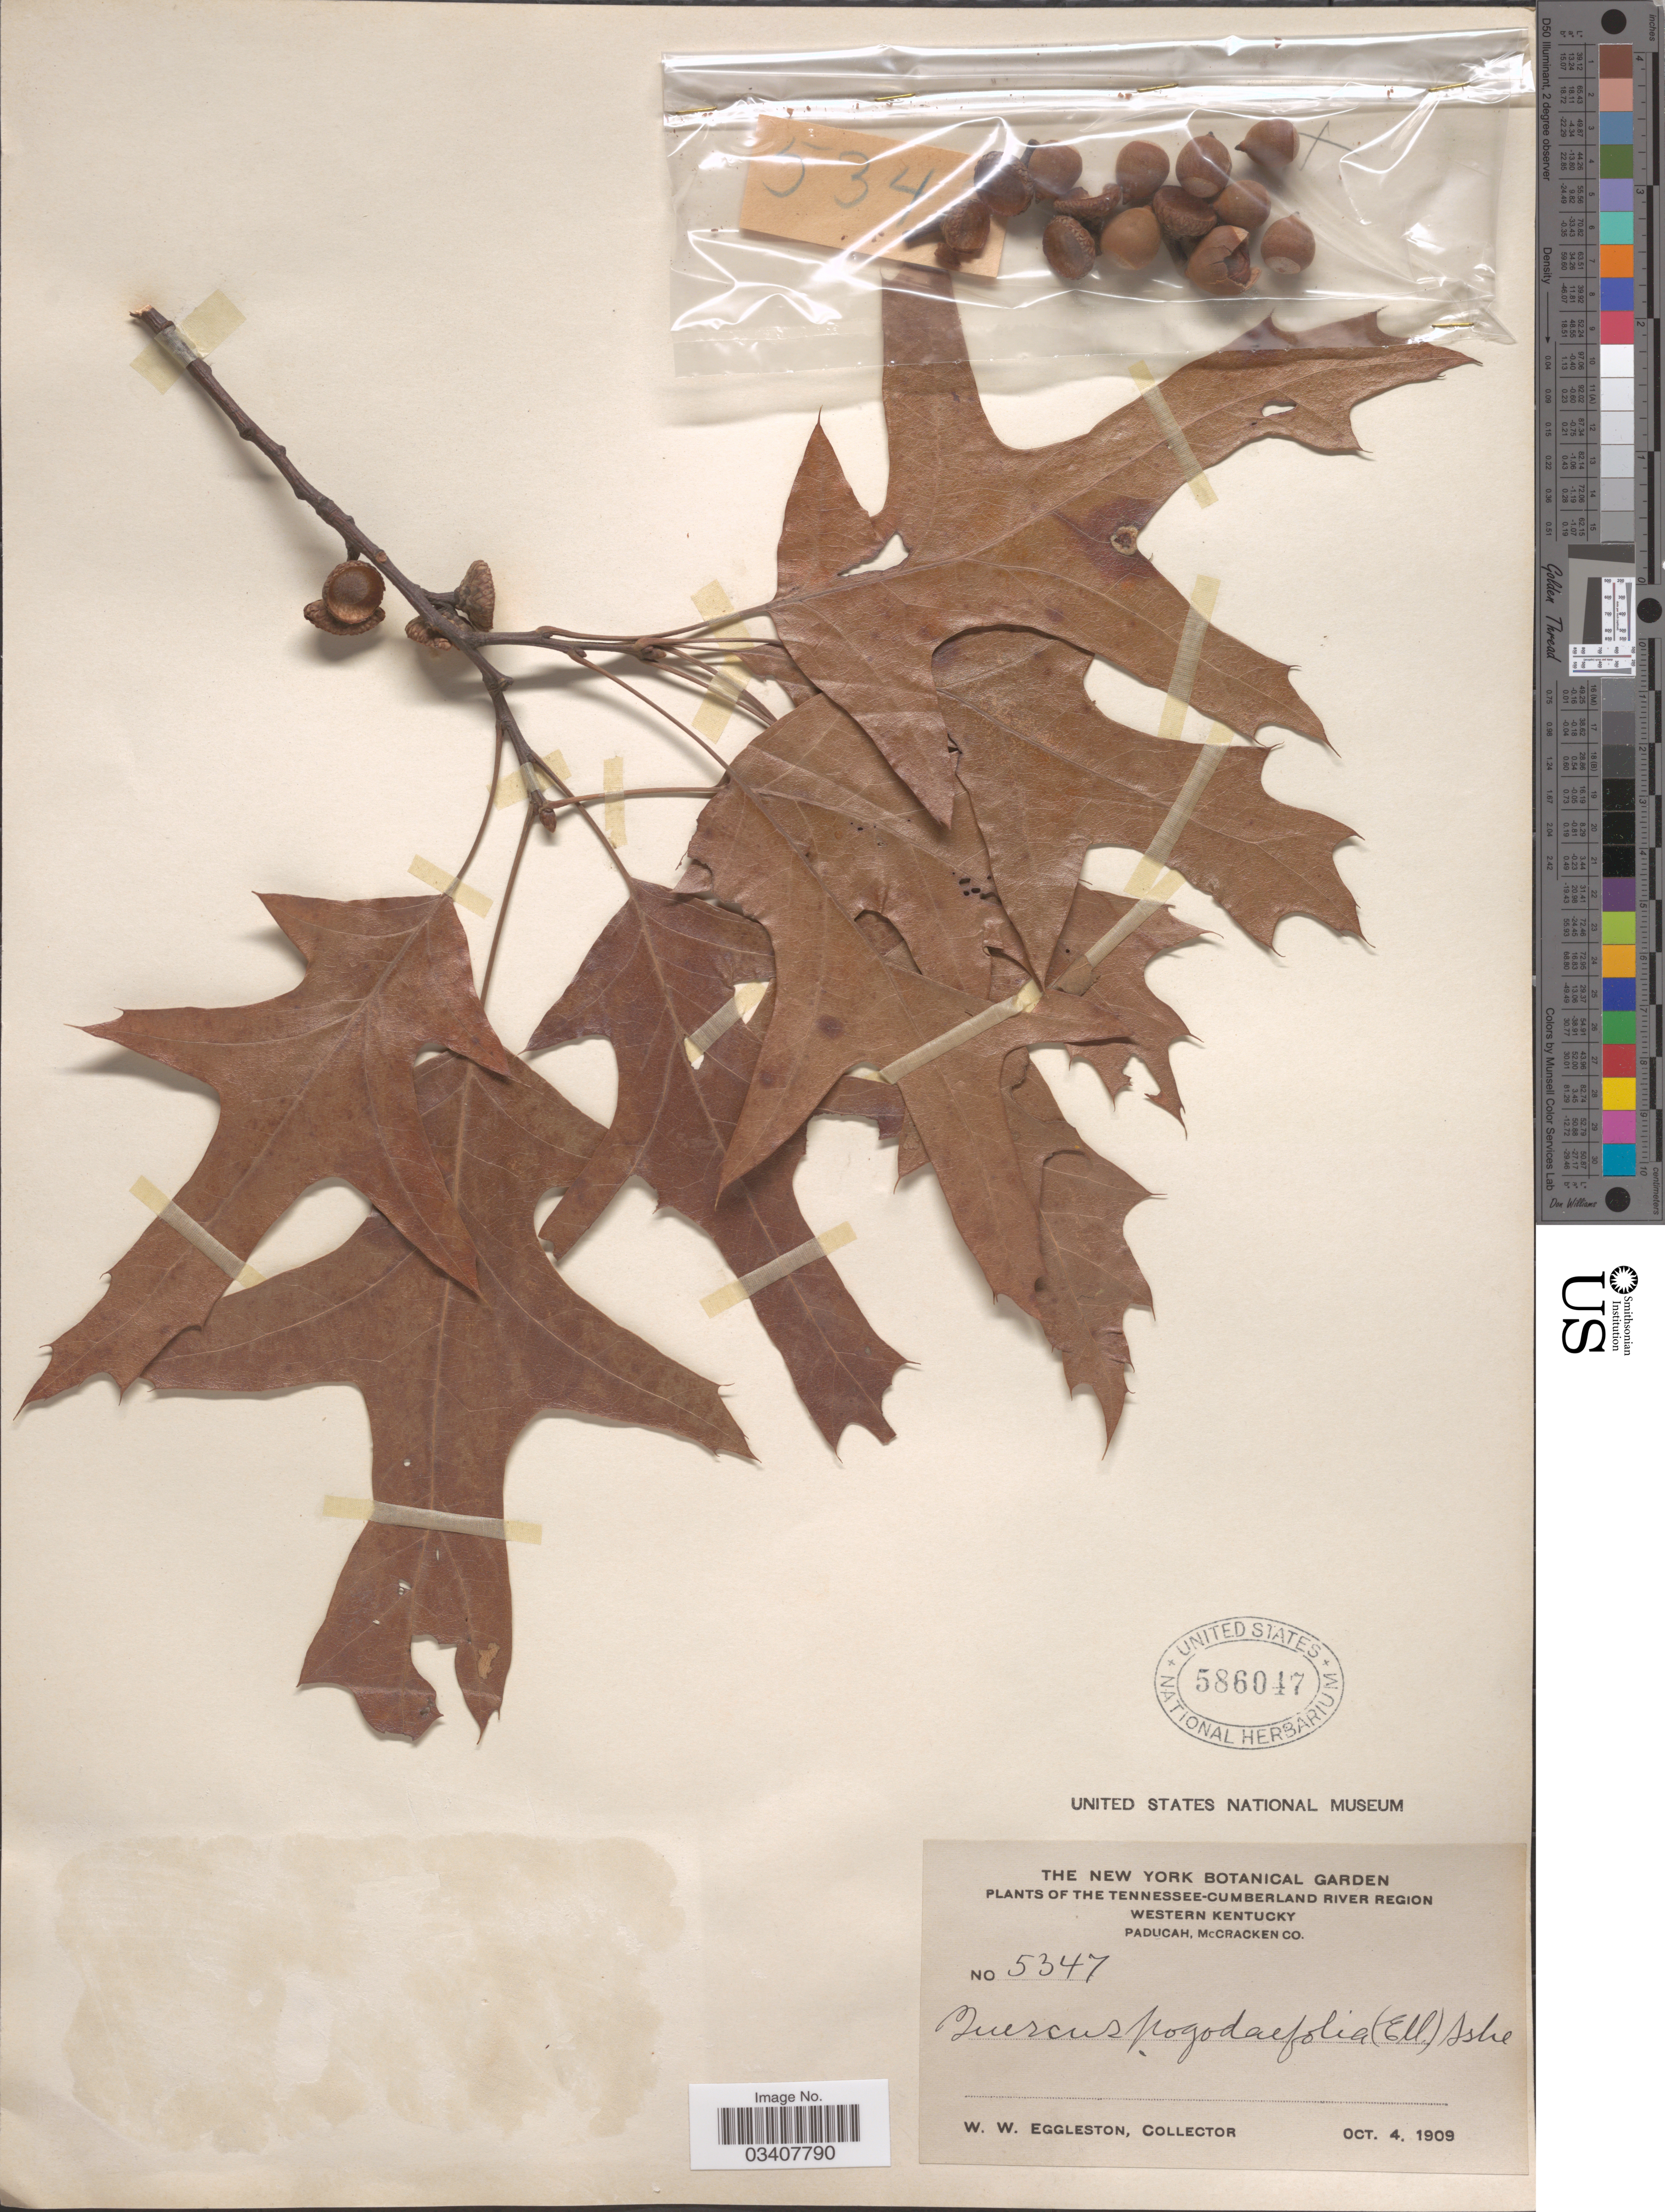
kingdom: Plantae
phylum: Tracheophyta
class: Magnoliopsida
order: Fagales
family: Fagaceae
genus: Quercus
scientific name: Quercus pagodifolia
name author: (Elliott) Ashe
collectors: W. W. Eggleston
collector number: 5347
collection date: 1909-10-04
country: United States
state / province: Kentucky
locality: The Tennessee-Cumberland River Region. Western Kentucky. Paducah, McCracken Co.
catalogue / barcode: US 586047